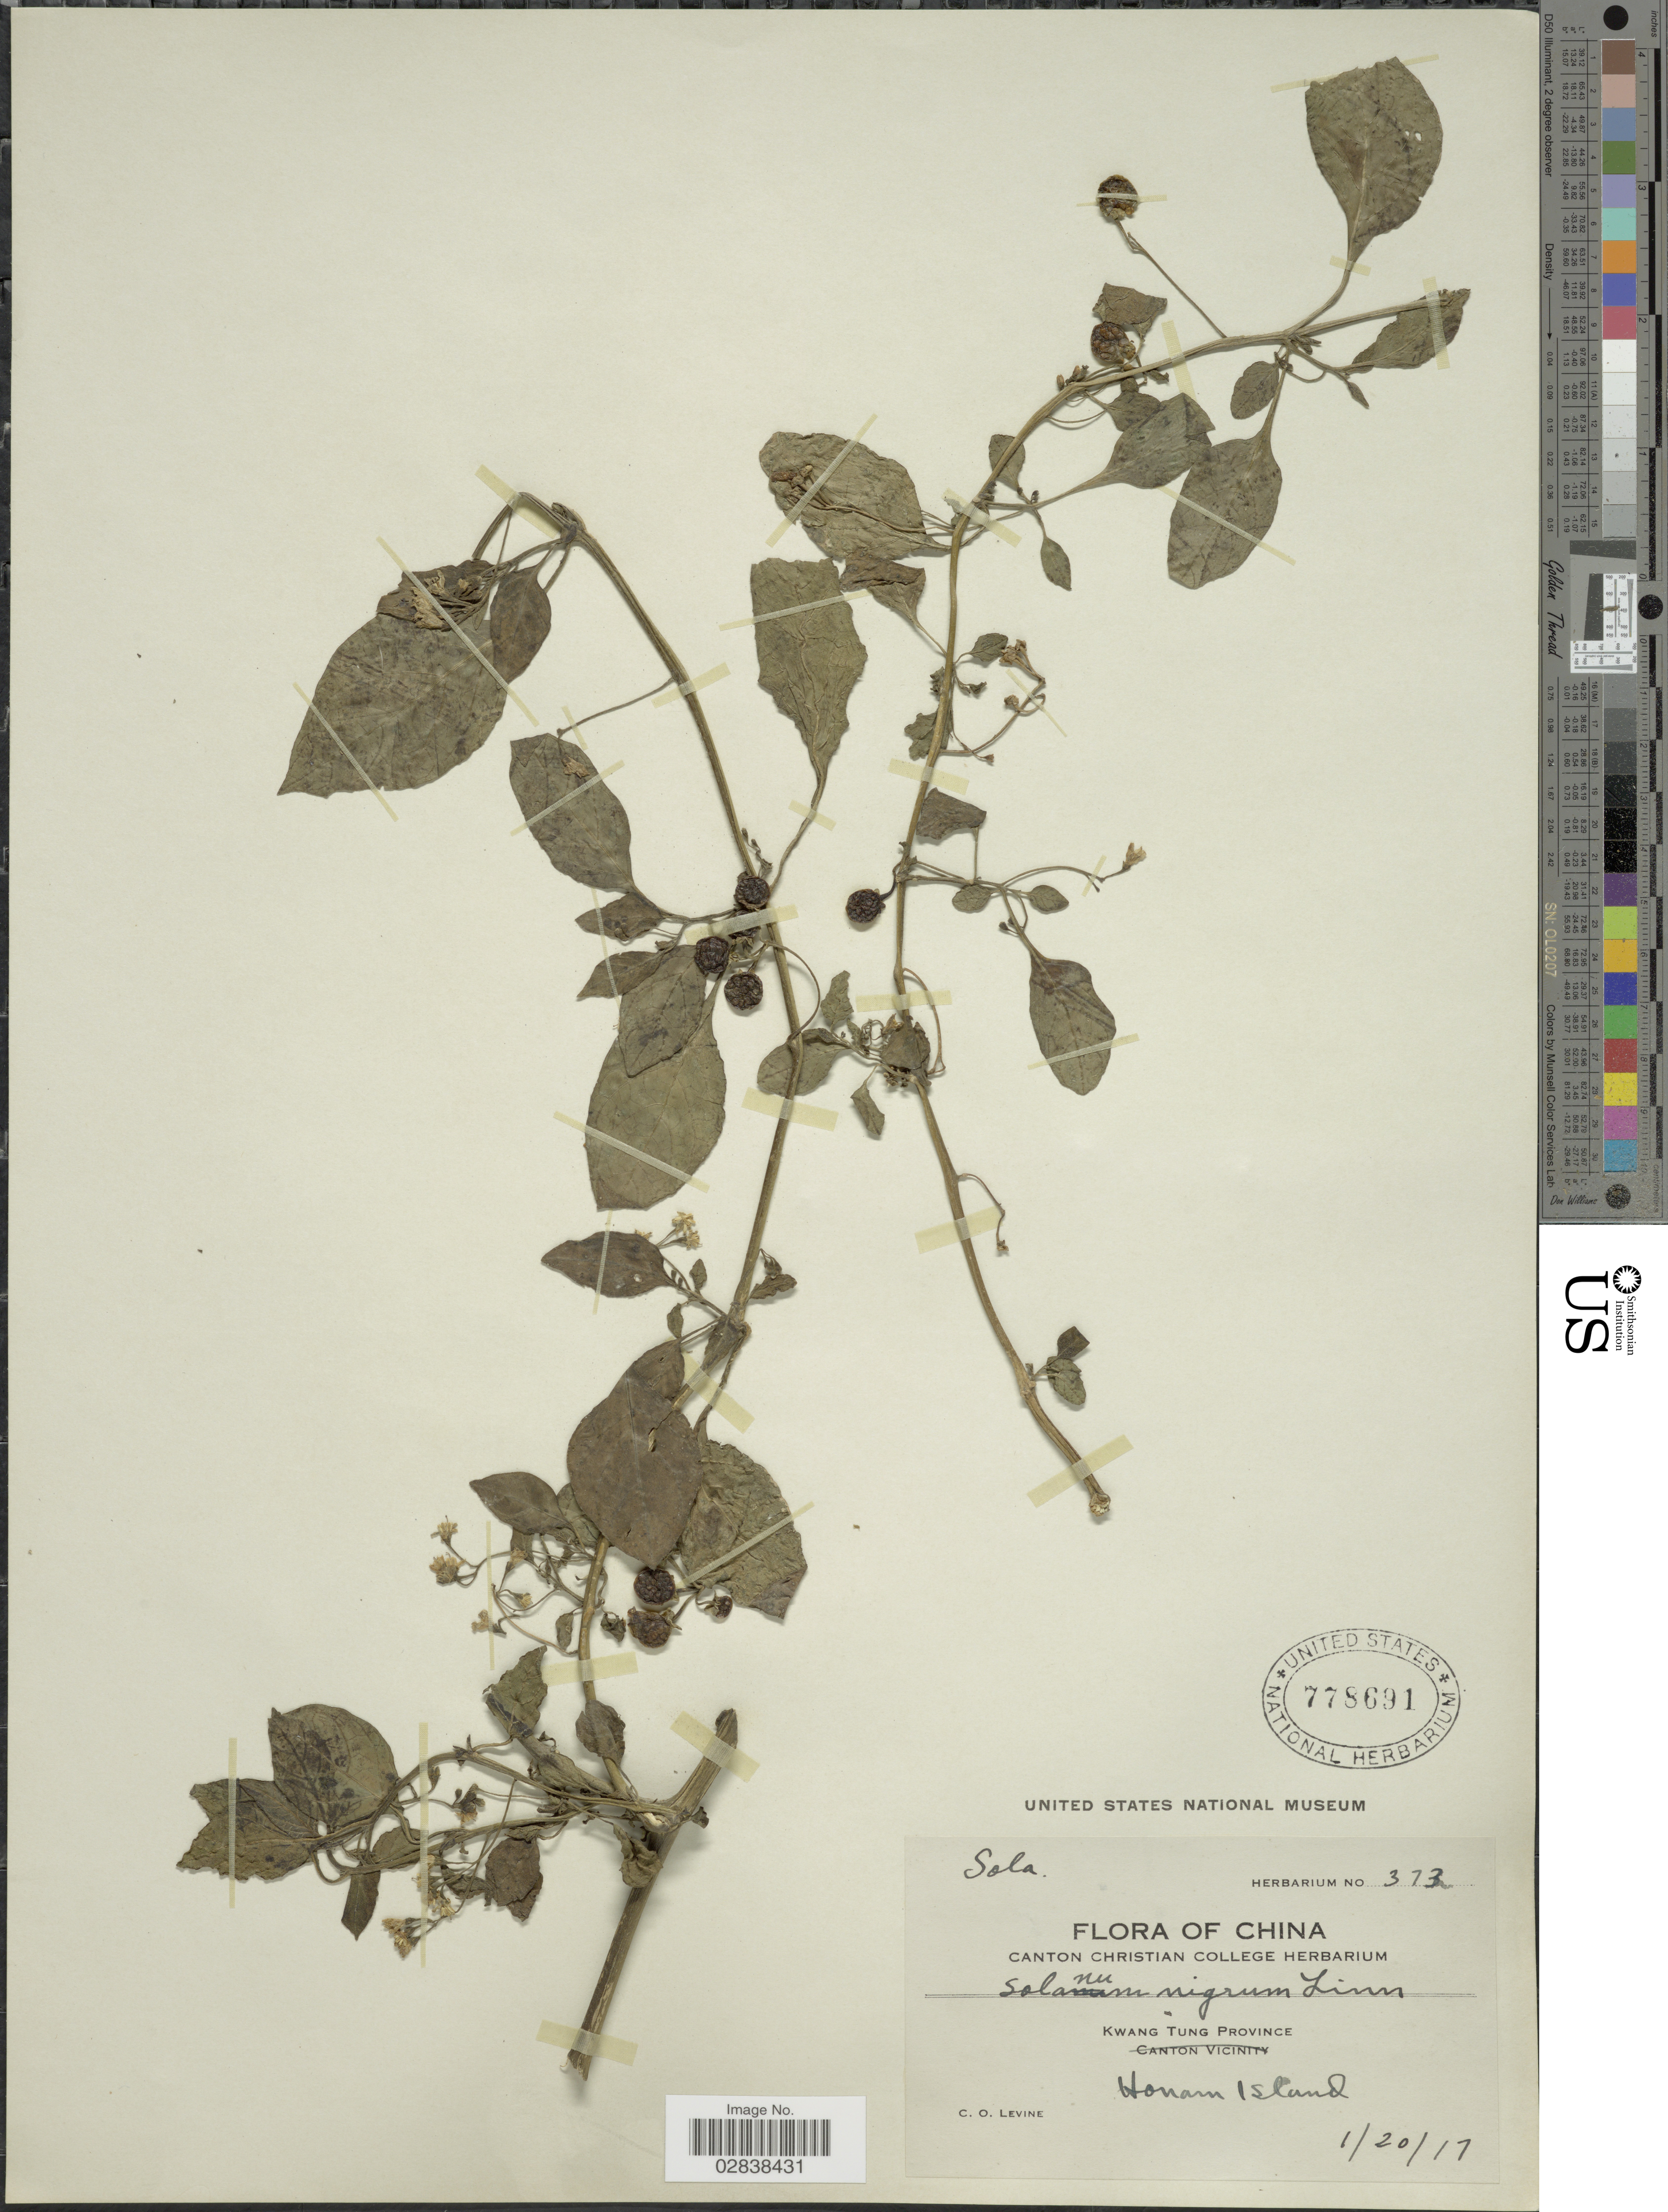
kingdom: Plantae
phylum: Tracheophyta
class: Magnoliopsida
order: Solanales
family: Solanaceae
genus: Solanum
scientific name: Solanum nigrum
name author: L.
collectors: C. O. Levine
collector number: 373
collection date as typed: Transcribed d/m/y: 20/1/17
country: China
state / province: Guangdong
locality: Kwang Tung Province, Honam Island.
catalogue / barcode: US 778691